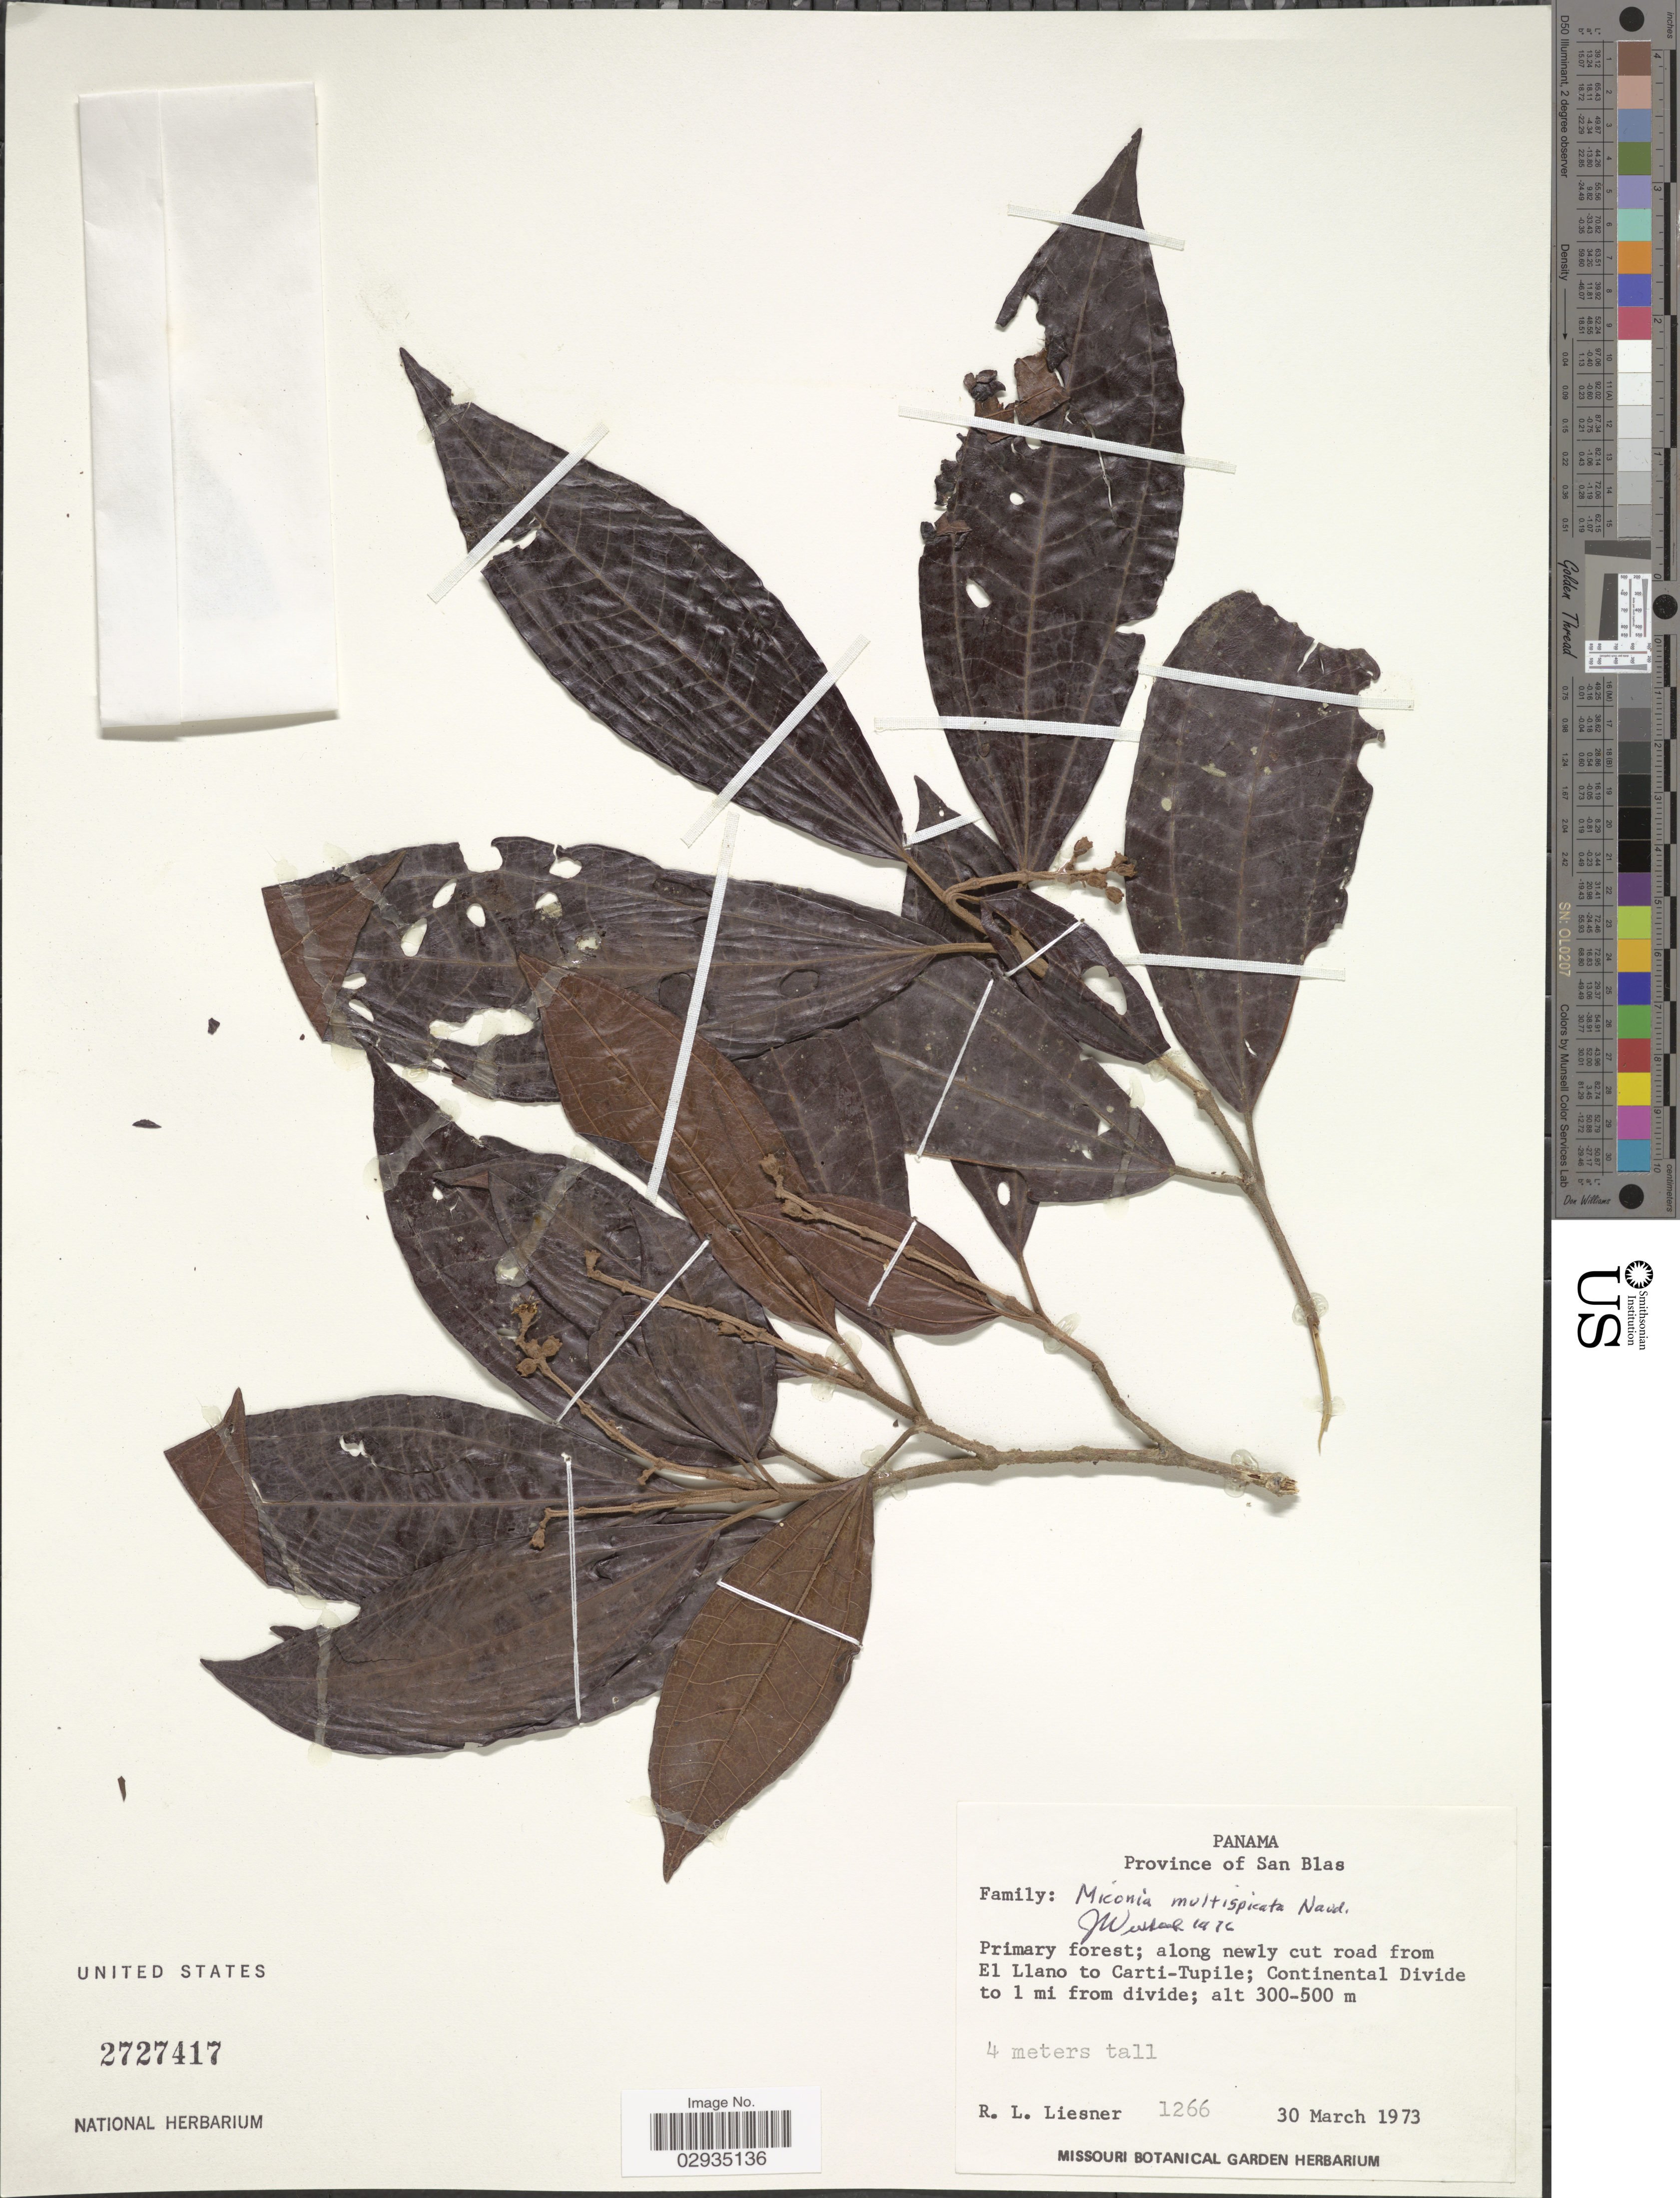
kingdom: Plantae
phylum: Tracheophyta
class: Magnoliopsida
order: Myrtales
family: Melastomataceae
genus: Miconia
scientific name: Miconia multispicata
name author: Naudin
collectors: R. L. Liesner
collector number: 1266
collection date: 1973-03-30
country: Panama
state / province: Kuna Yala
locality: Province of San Blas. Along newly cut road from El Llano to Carti-Tupile; Continental Divide to 1 mi from divide.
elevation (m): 300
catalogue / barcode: US 2727417